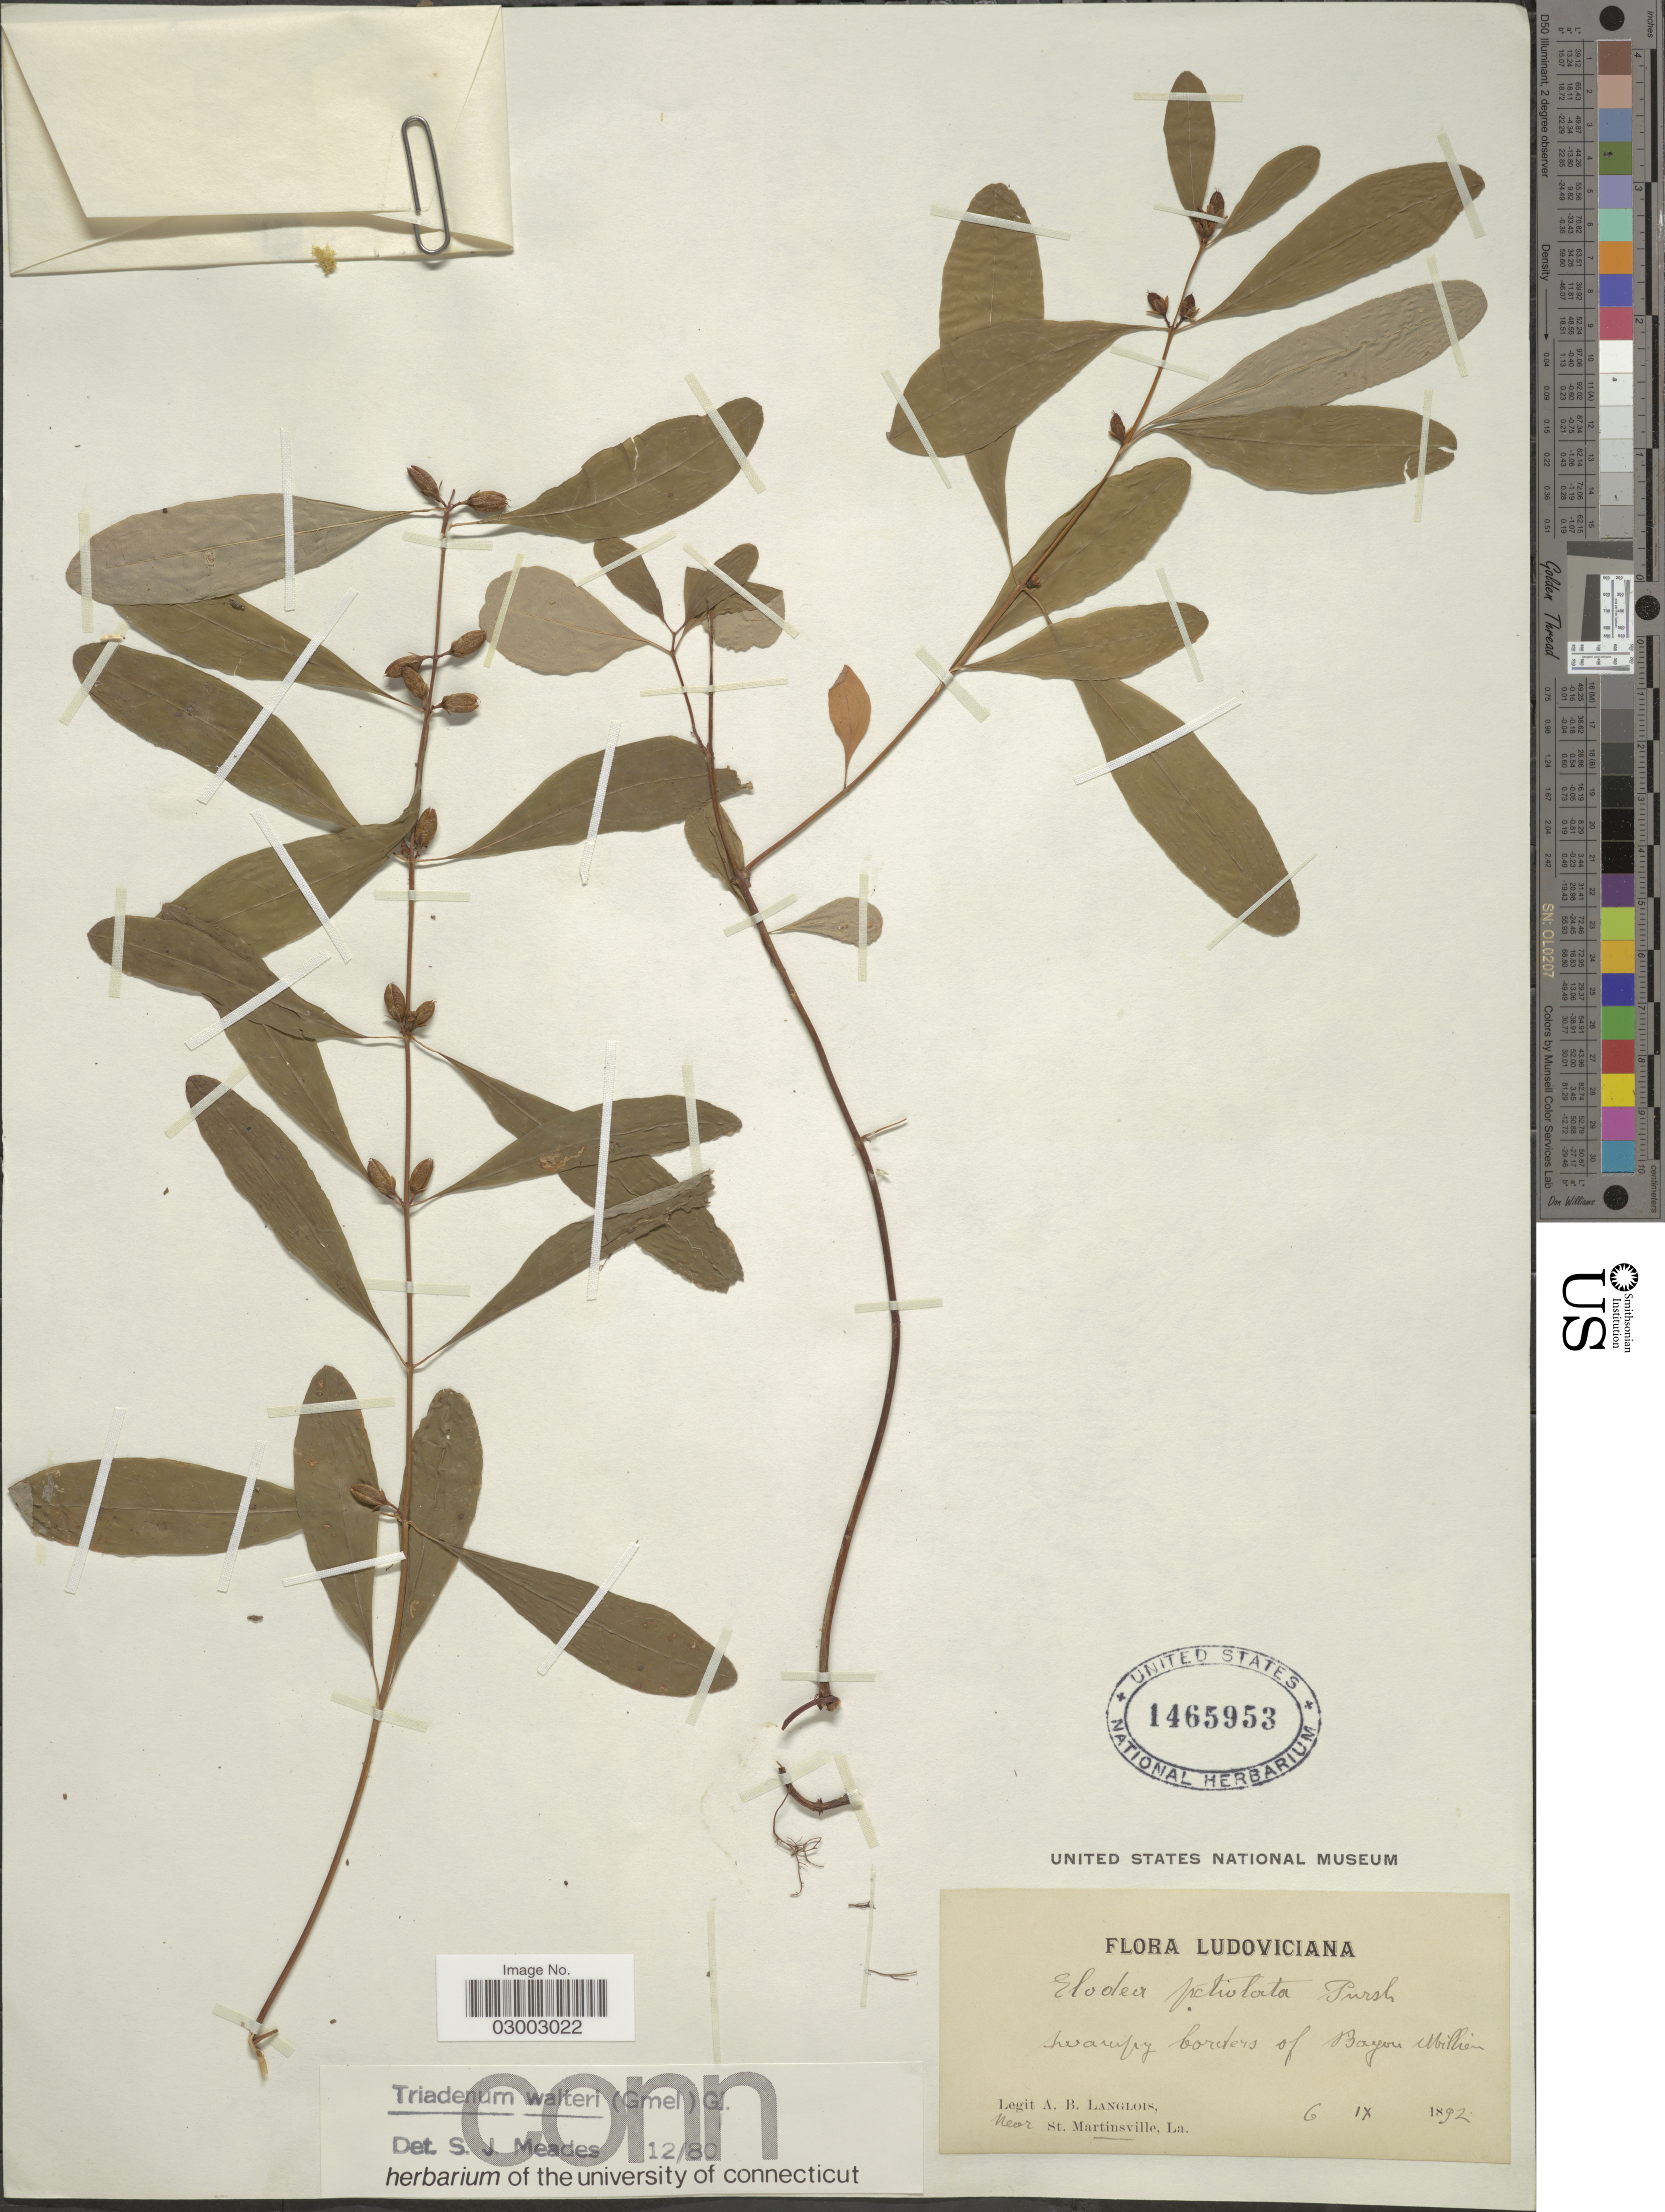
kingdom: Plantae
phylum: Tracheophyta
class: Magnoliopsida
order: Malpighiales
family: Hypericaceae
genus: Hypericum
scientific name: Hypericum walteri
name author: J.F. Gmel.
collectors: A. Langlois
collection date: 1892-09-06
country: United States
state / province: Louisiana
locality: Swampy borders of Bayou Milieu, Near St. Martinsville.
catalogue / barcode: US 1465953